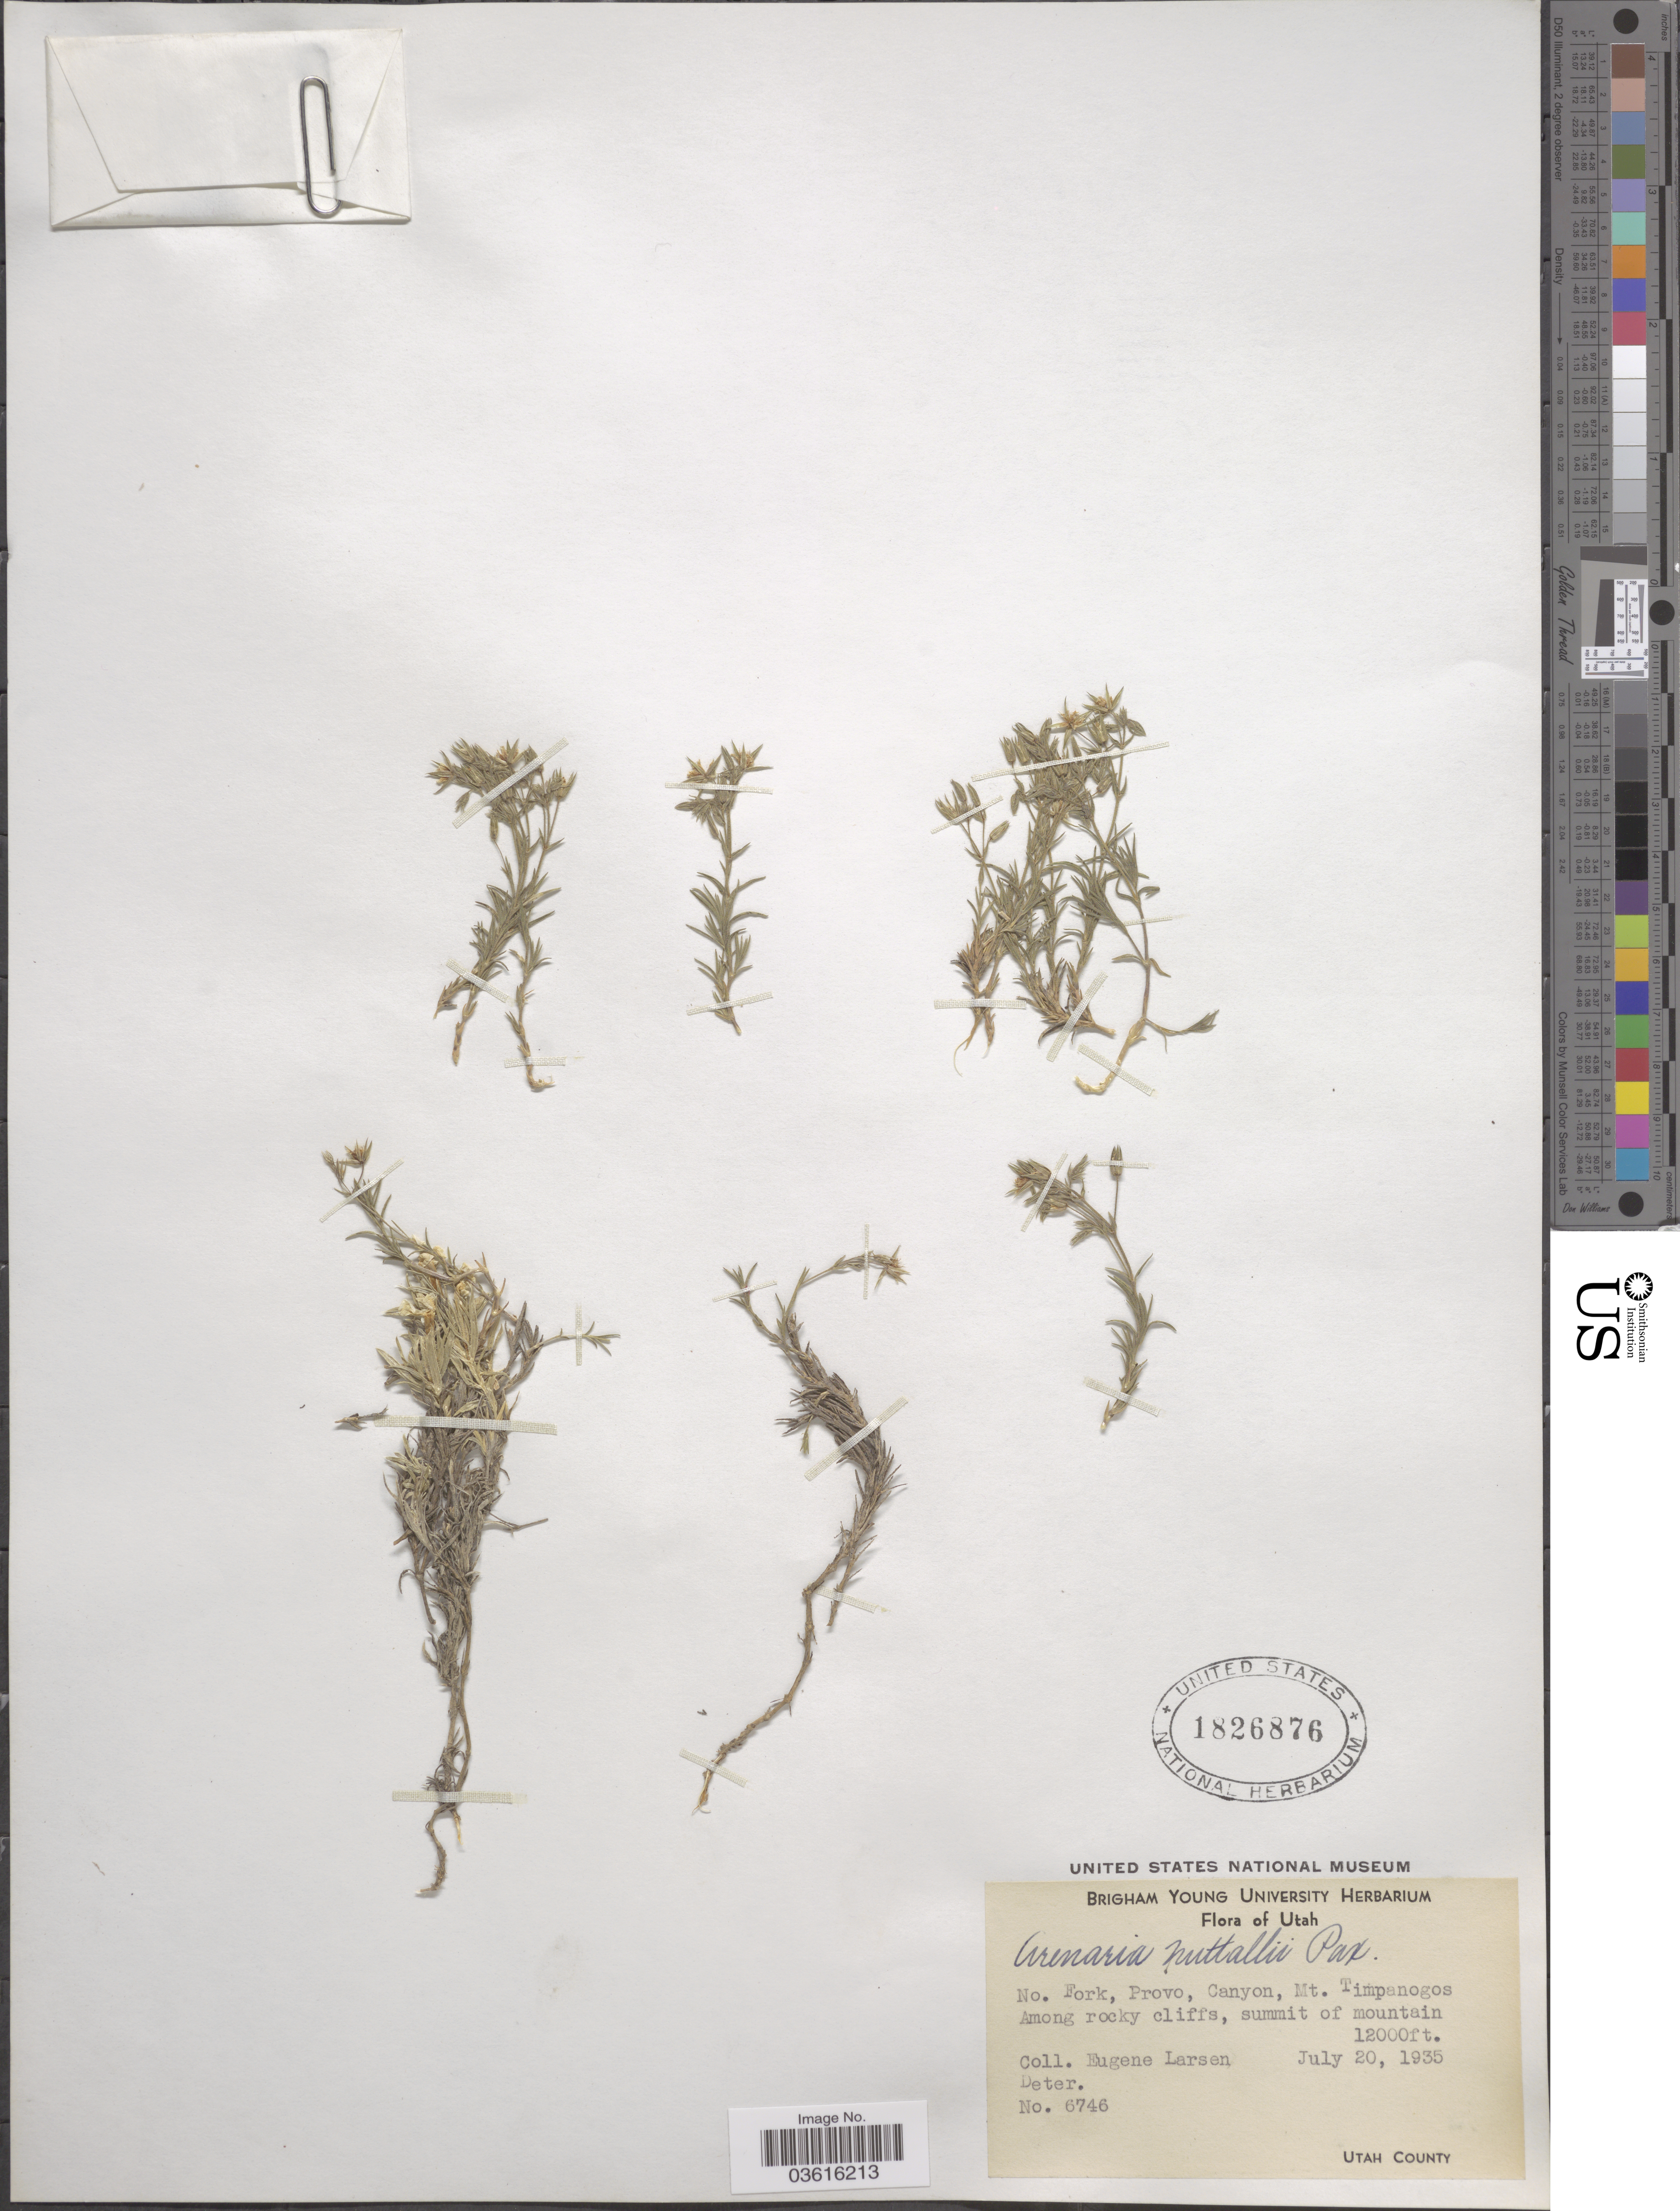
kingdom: Plantae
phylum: Tracheophyta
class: Magnoliopsida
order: Caryophyllales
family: Caryophyllaceae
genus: Minuartia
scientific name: Minuartia nuttallii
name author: (Pax) Briq.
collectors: E. Larsen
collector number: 6746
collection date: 1935-07-20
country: United States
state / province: Utah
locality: No. Fork, Provo, Canyon, Mt. Timpanogos, summit of mountain. Utah County.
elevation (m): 3658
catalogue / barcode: US 1826876